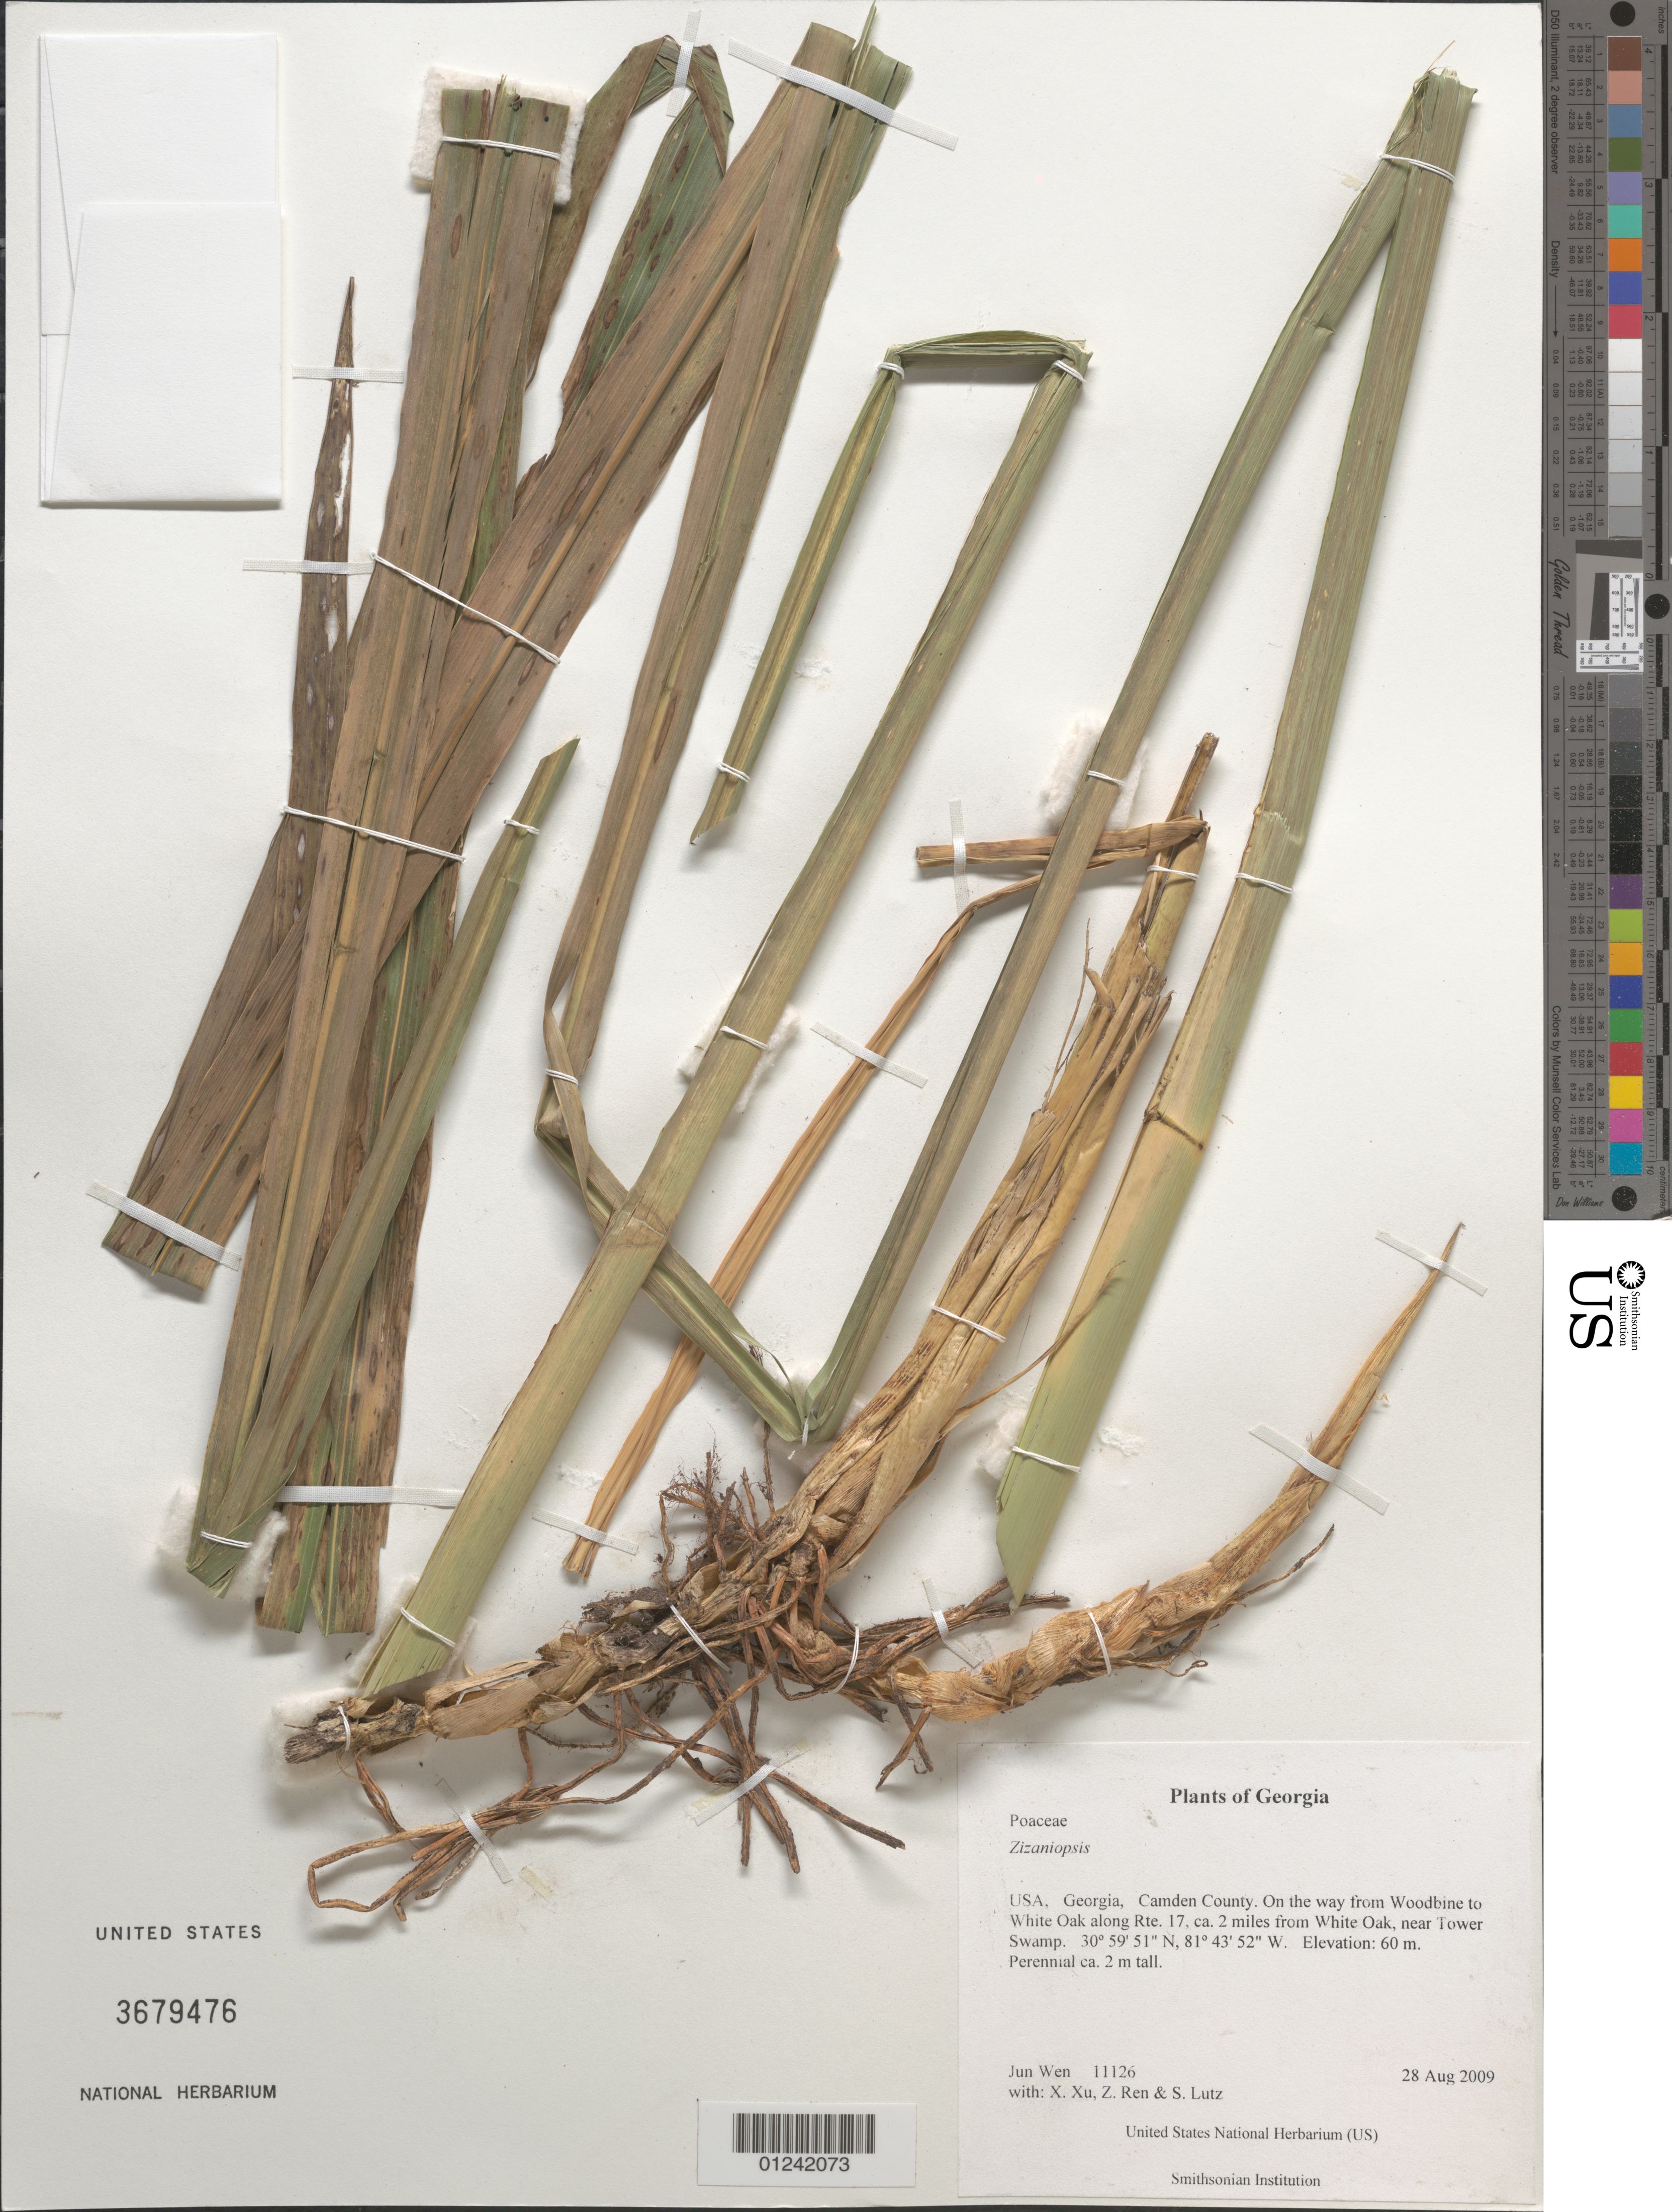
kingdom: Plantae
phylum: Tracheophyta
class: Liliopsida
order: Poales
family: Poaceae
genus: Zizaniopsis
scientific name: Zizaniopsis sp.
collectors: J. Wen, X. Xu, Z. Ren & S. Lutz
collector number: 11126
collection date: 2009-08-28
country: United States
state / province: Georgia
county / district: Camden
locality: On the way from Woodbine to White Oak along Rte. 17, ca. 2 miles from White Oak, near Tower Swamp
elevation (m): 60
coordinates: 30 59 51 N, 81 43 52 W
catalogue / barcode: US 3679476